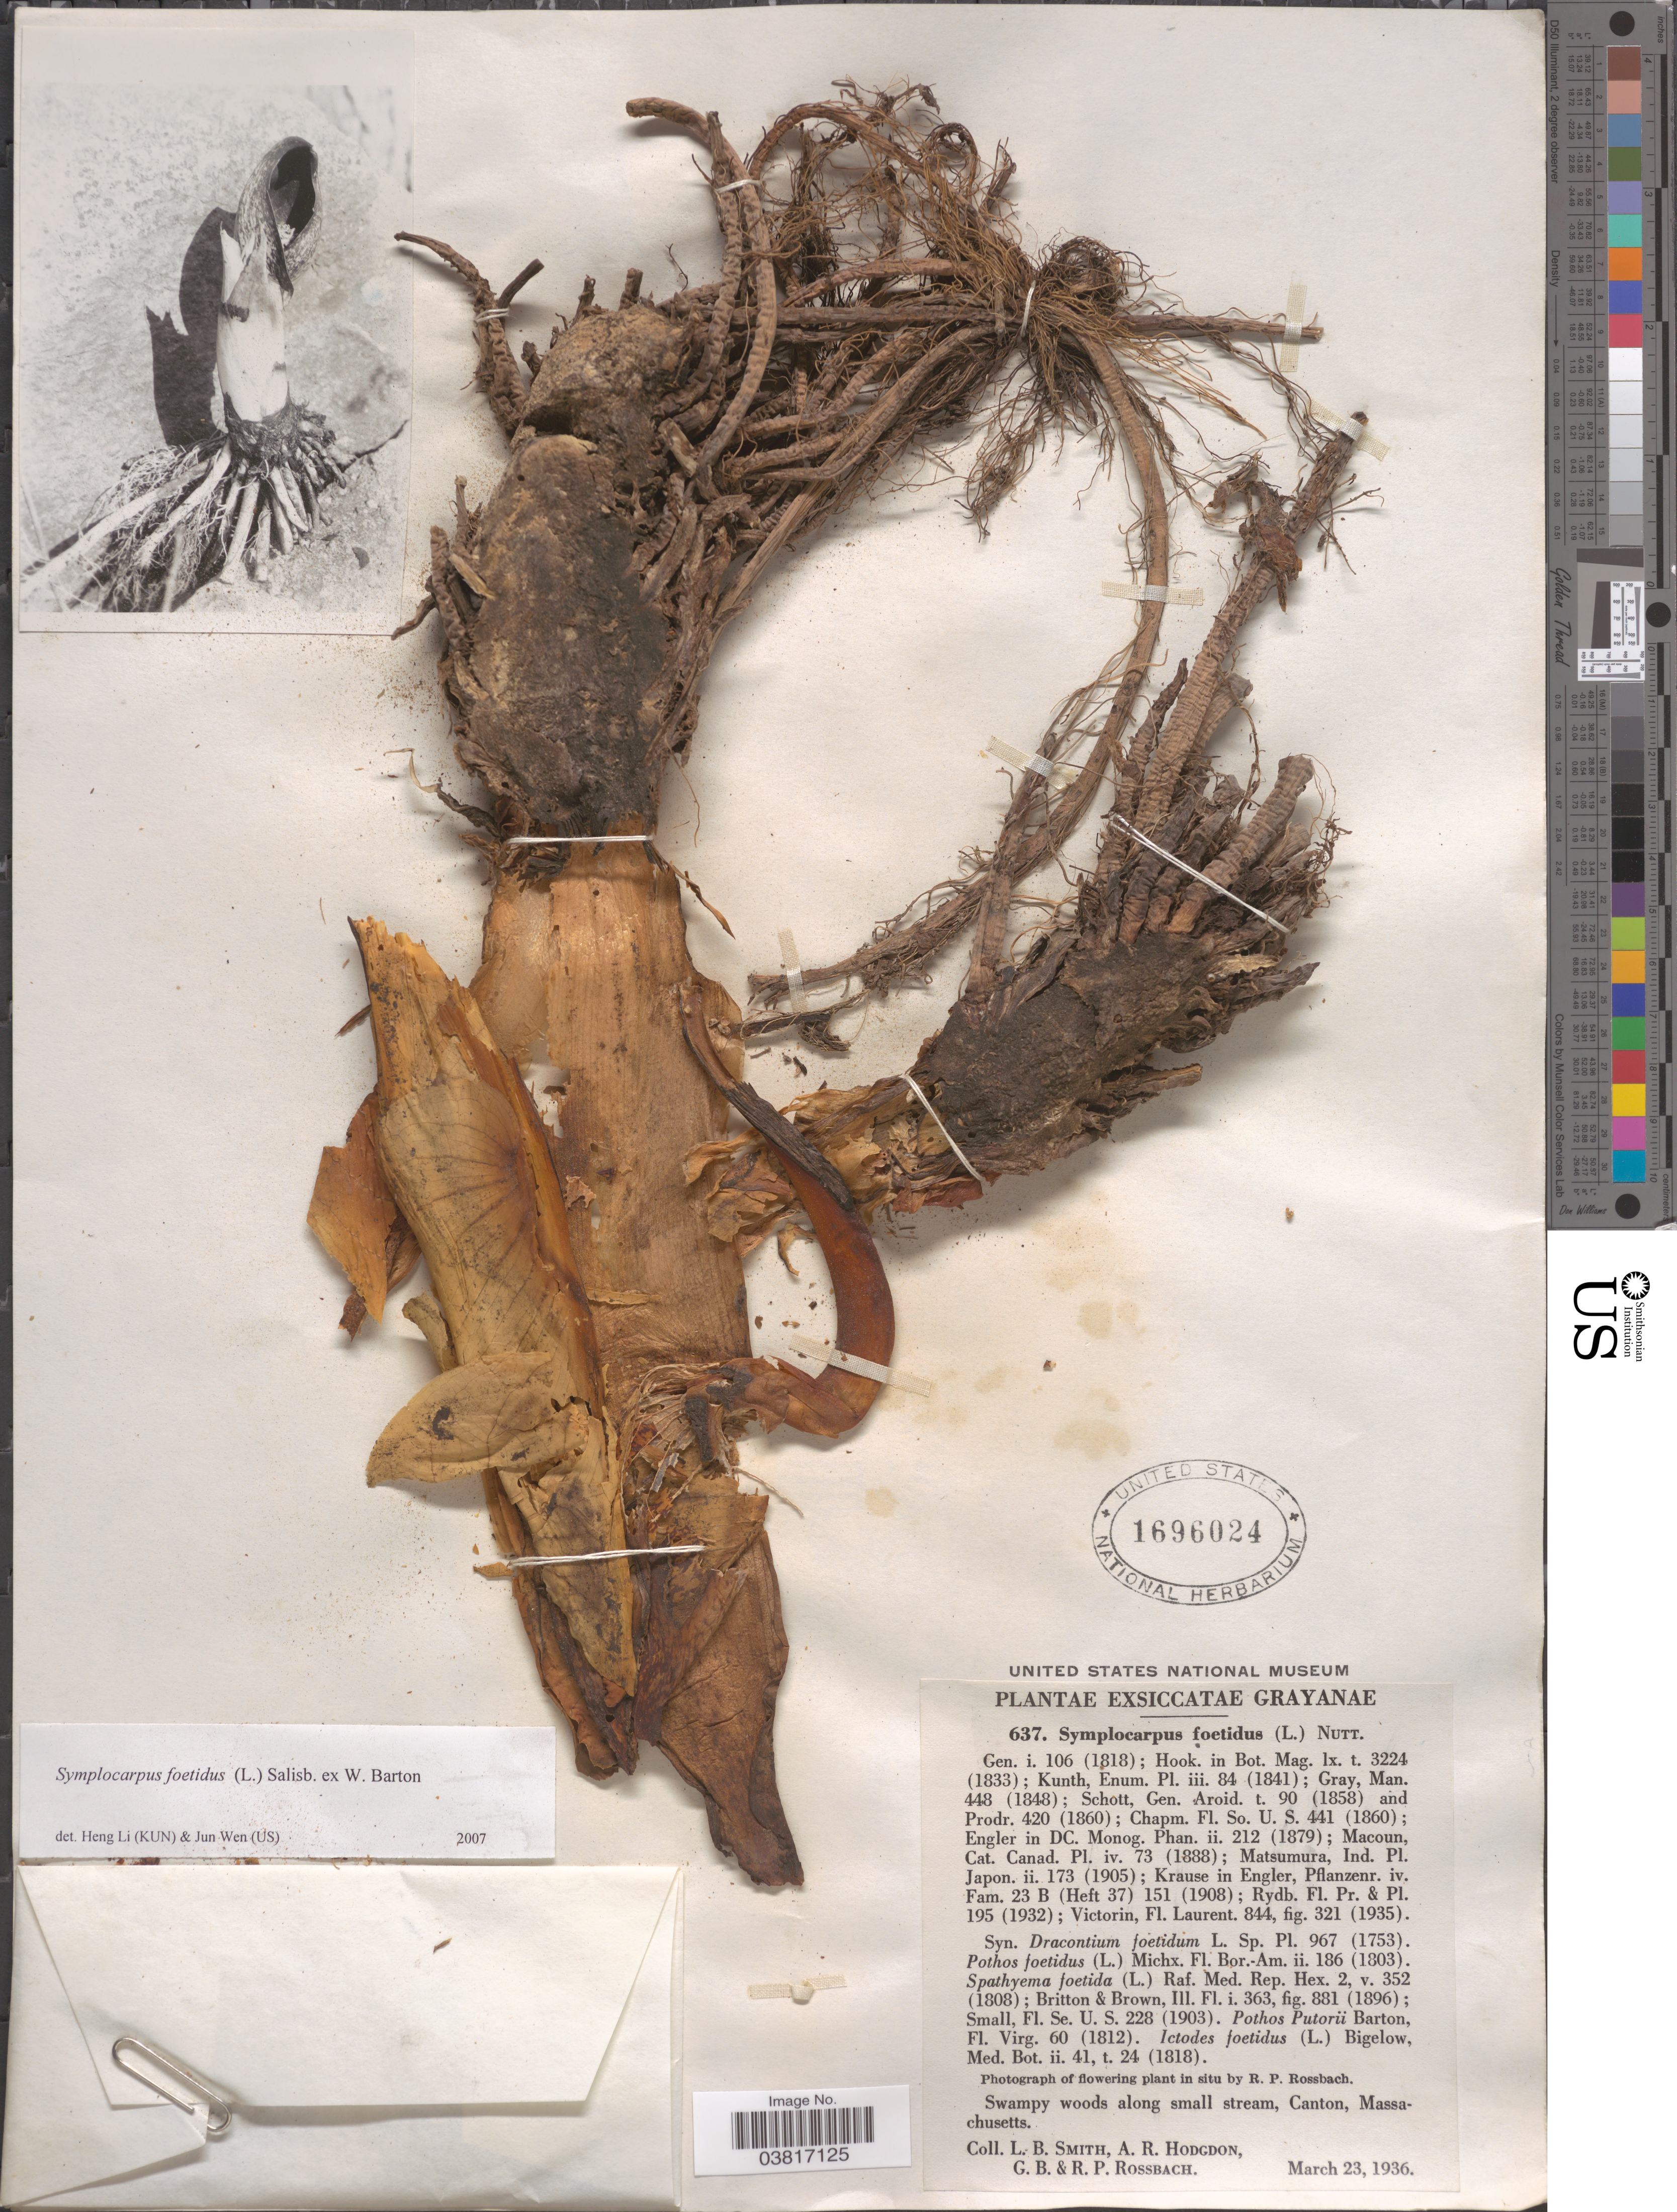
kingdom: Plantae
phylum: Tracheophyta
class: Liliopsida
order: Alismatales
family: Araceae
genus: Symplocarpus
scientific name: Symplocarpus foetidus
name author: (L.) W. Salisb. ex W.P.C. Barton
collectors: L. Smith, A. R. Hodgdon, G. Rossbach & R. P. Rossbach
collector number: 637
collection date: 1936-03-23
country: United States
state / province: Massachusetts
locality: Swampy woods along small stream, Canton.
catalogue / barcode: US 1696024